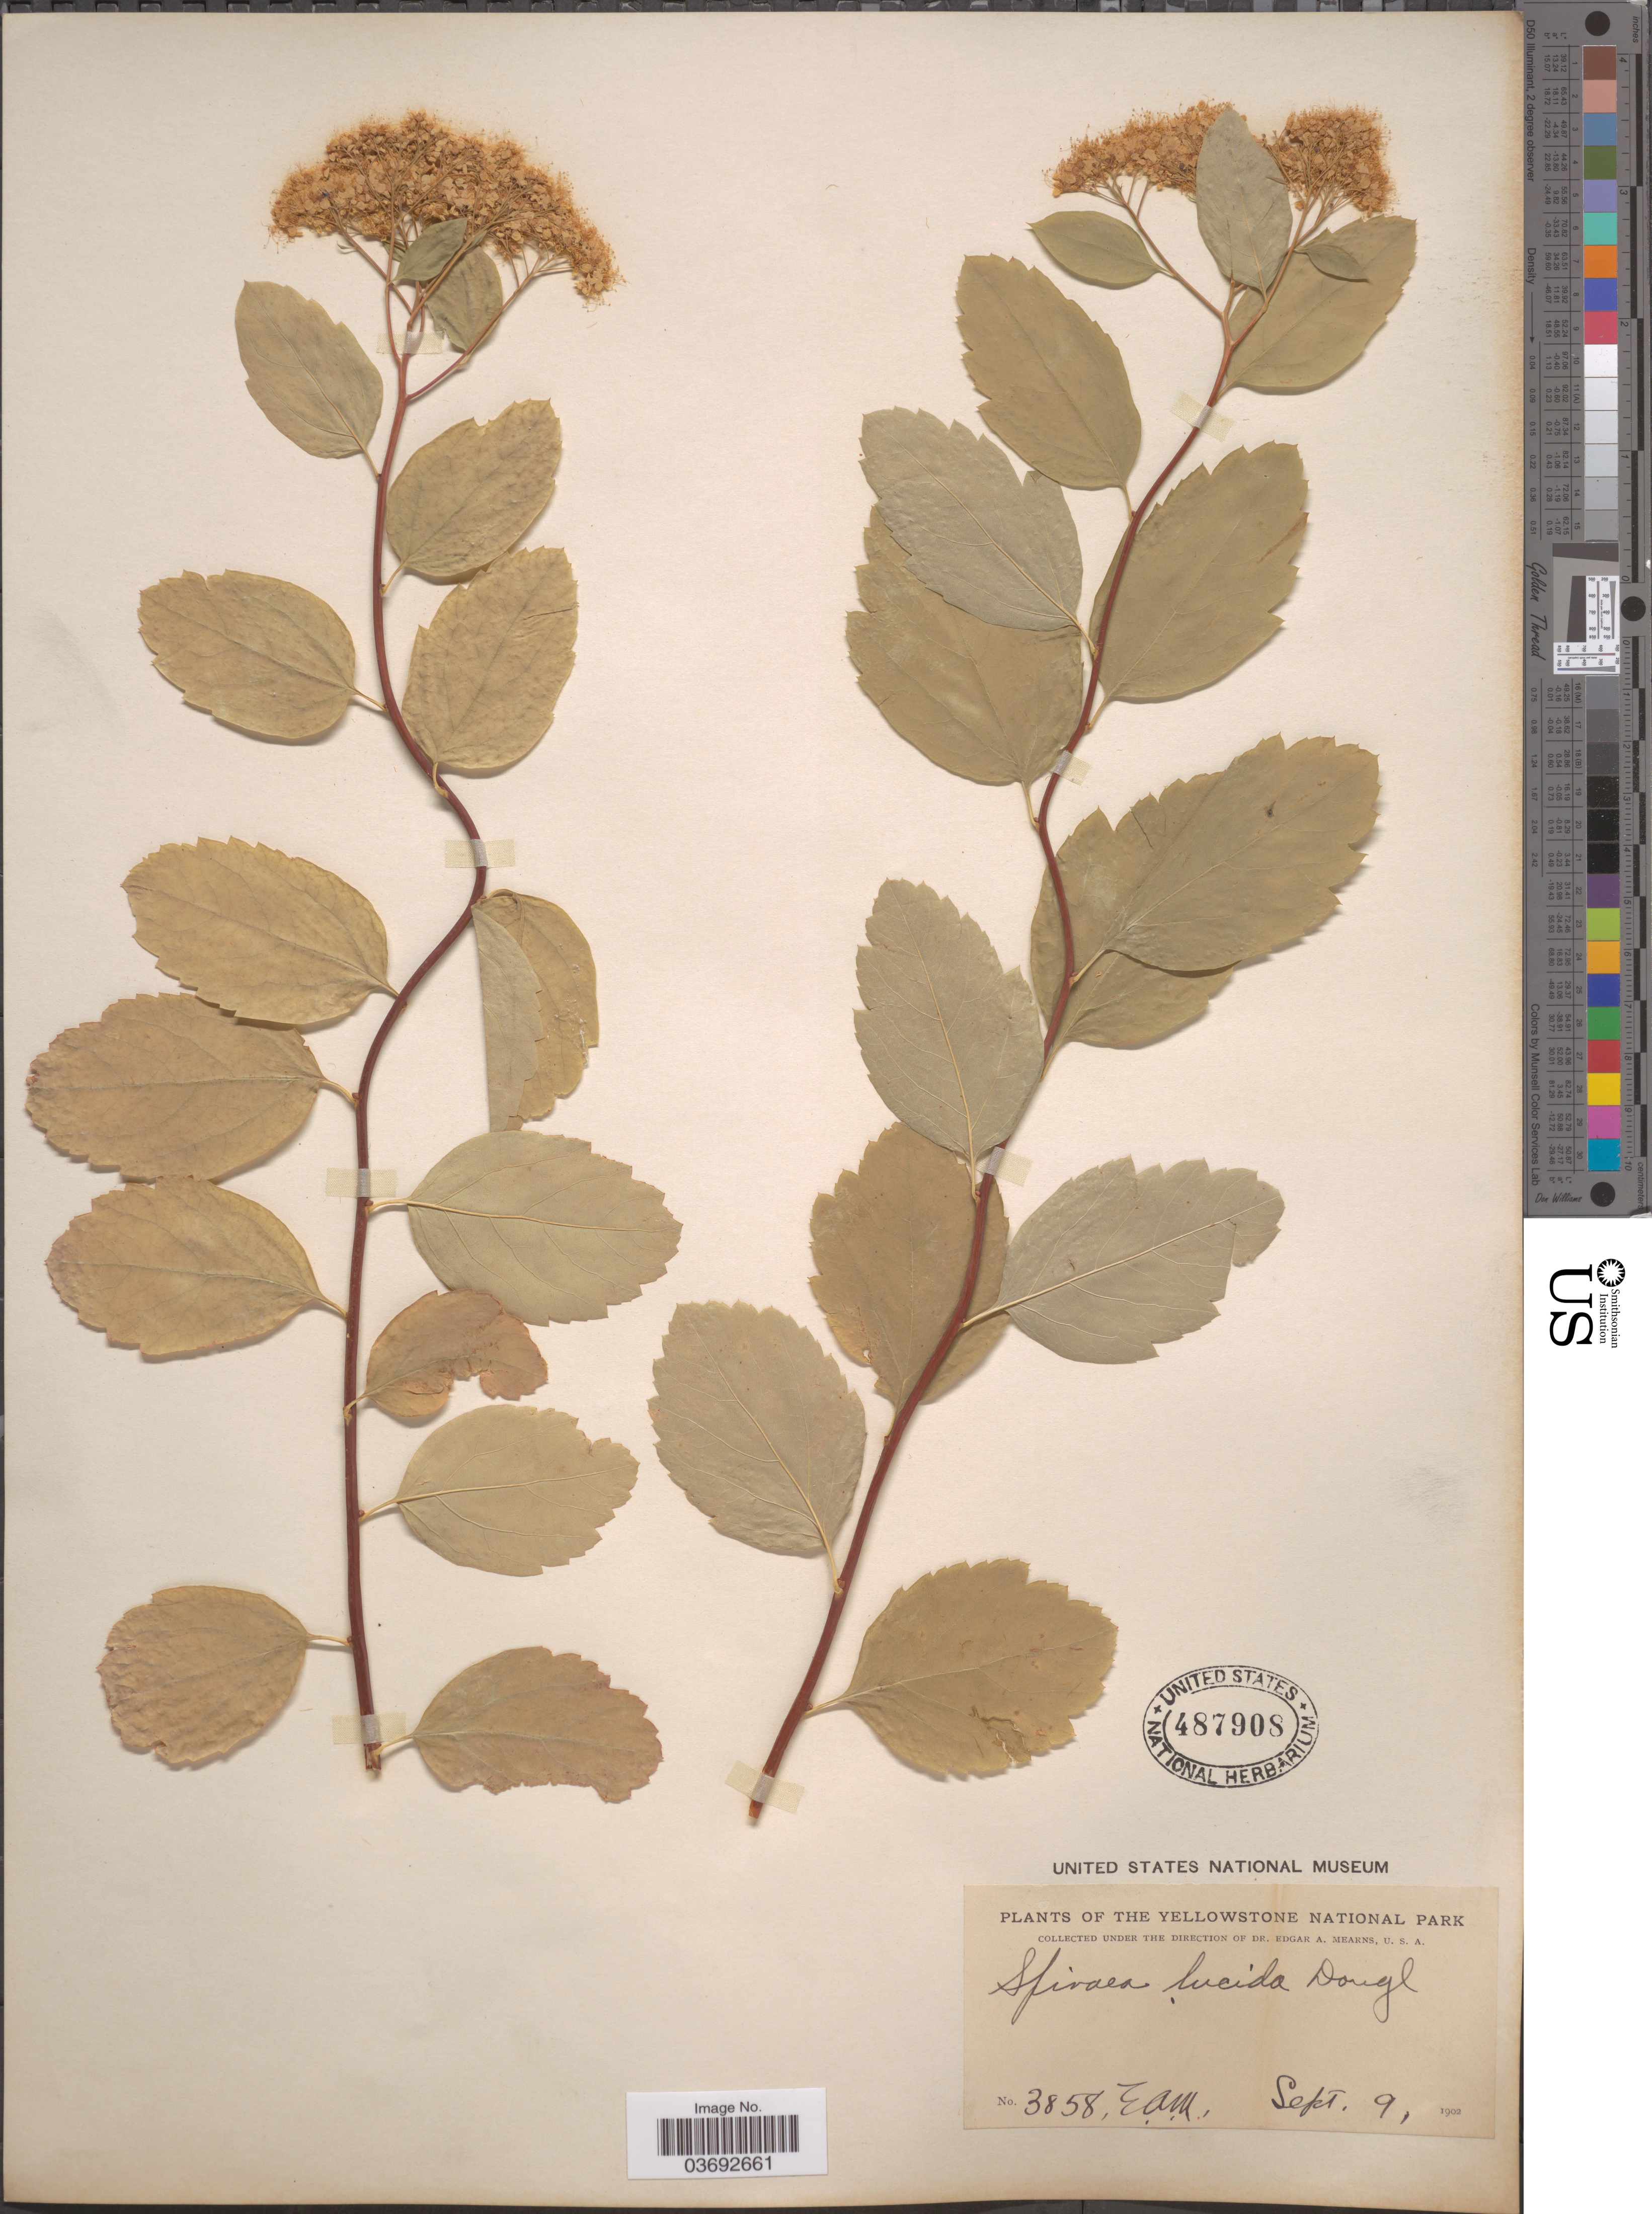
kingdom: Plantae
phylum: Tracheophyta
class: Magnoliopsida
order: Rosales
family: Rosaceae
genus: Spiraea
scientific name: Spiraea lucida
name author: Douglas ex Greene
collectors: E. A. Mearns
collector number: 3858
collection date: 1902-09-09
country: United States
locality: Yellowstone National Park.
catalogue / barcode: US 487908